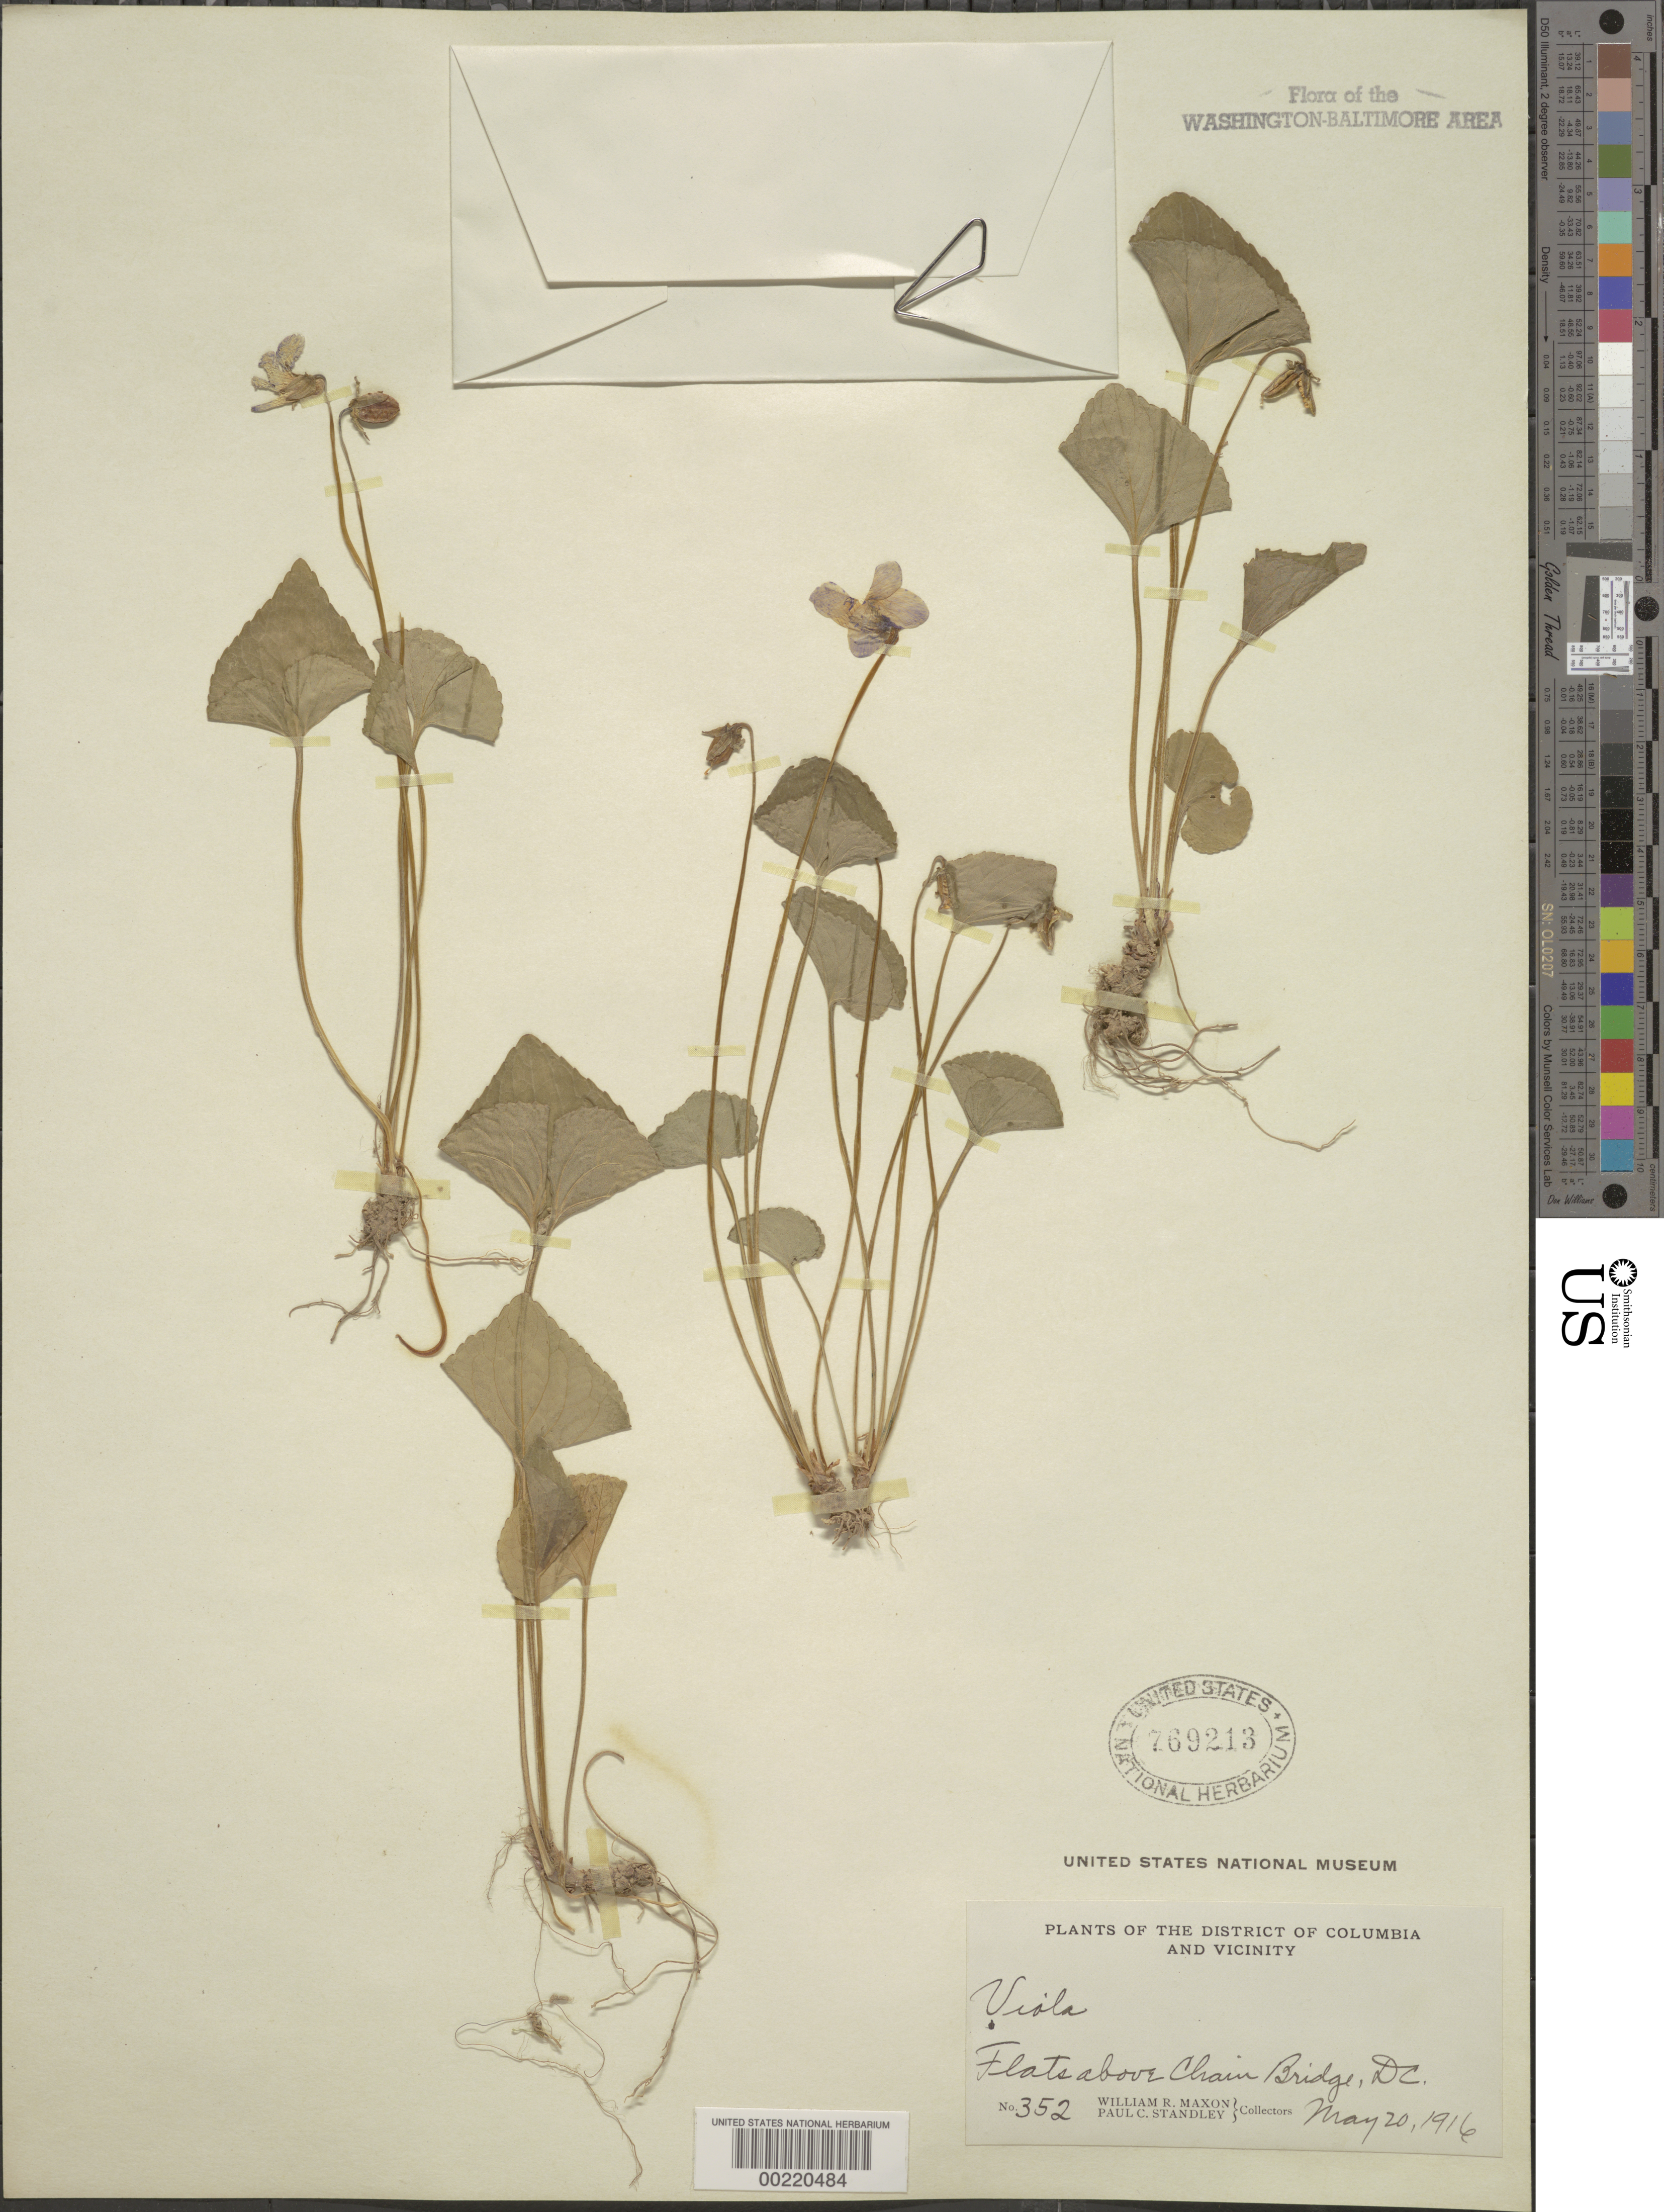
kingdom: Plantae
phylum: Tracheophyta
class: Magnoliopsida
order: Malpighiales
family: Violaceae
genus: Viola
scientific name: Viola sp.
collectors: W. R. Maxon & P. C. Standley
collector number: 352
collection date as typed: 20 May 1916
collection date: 1916-05-20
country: United States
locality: Above Chain Bridge, Flats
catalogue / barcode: US 769213